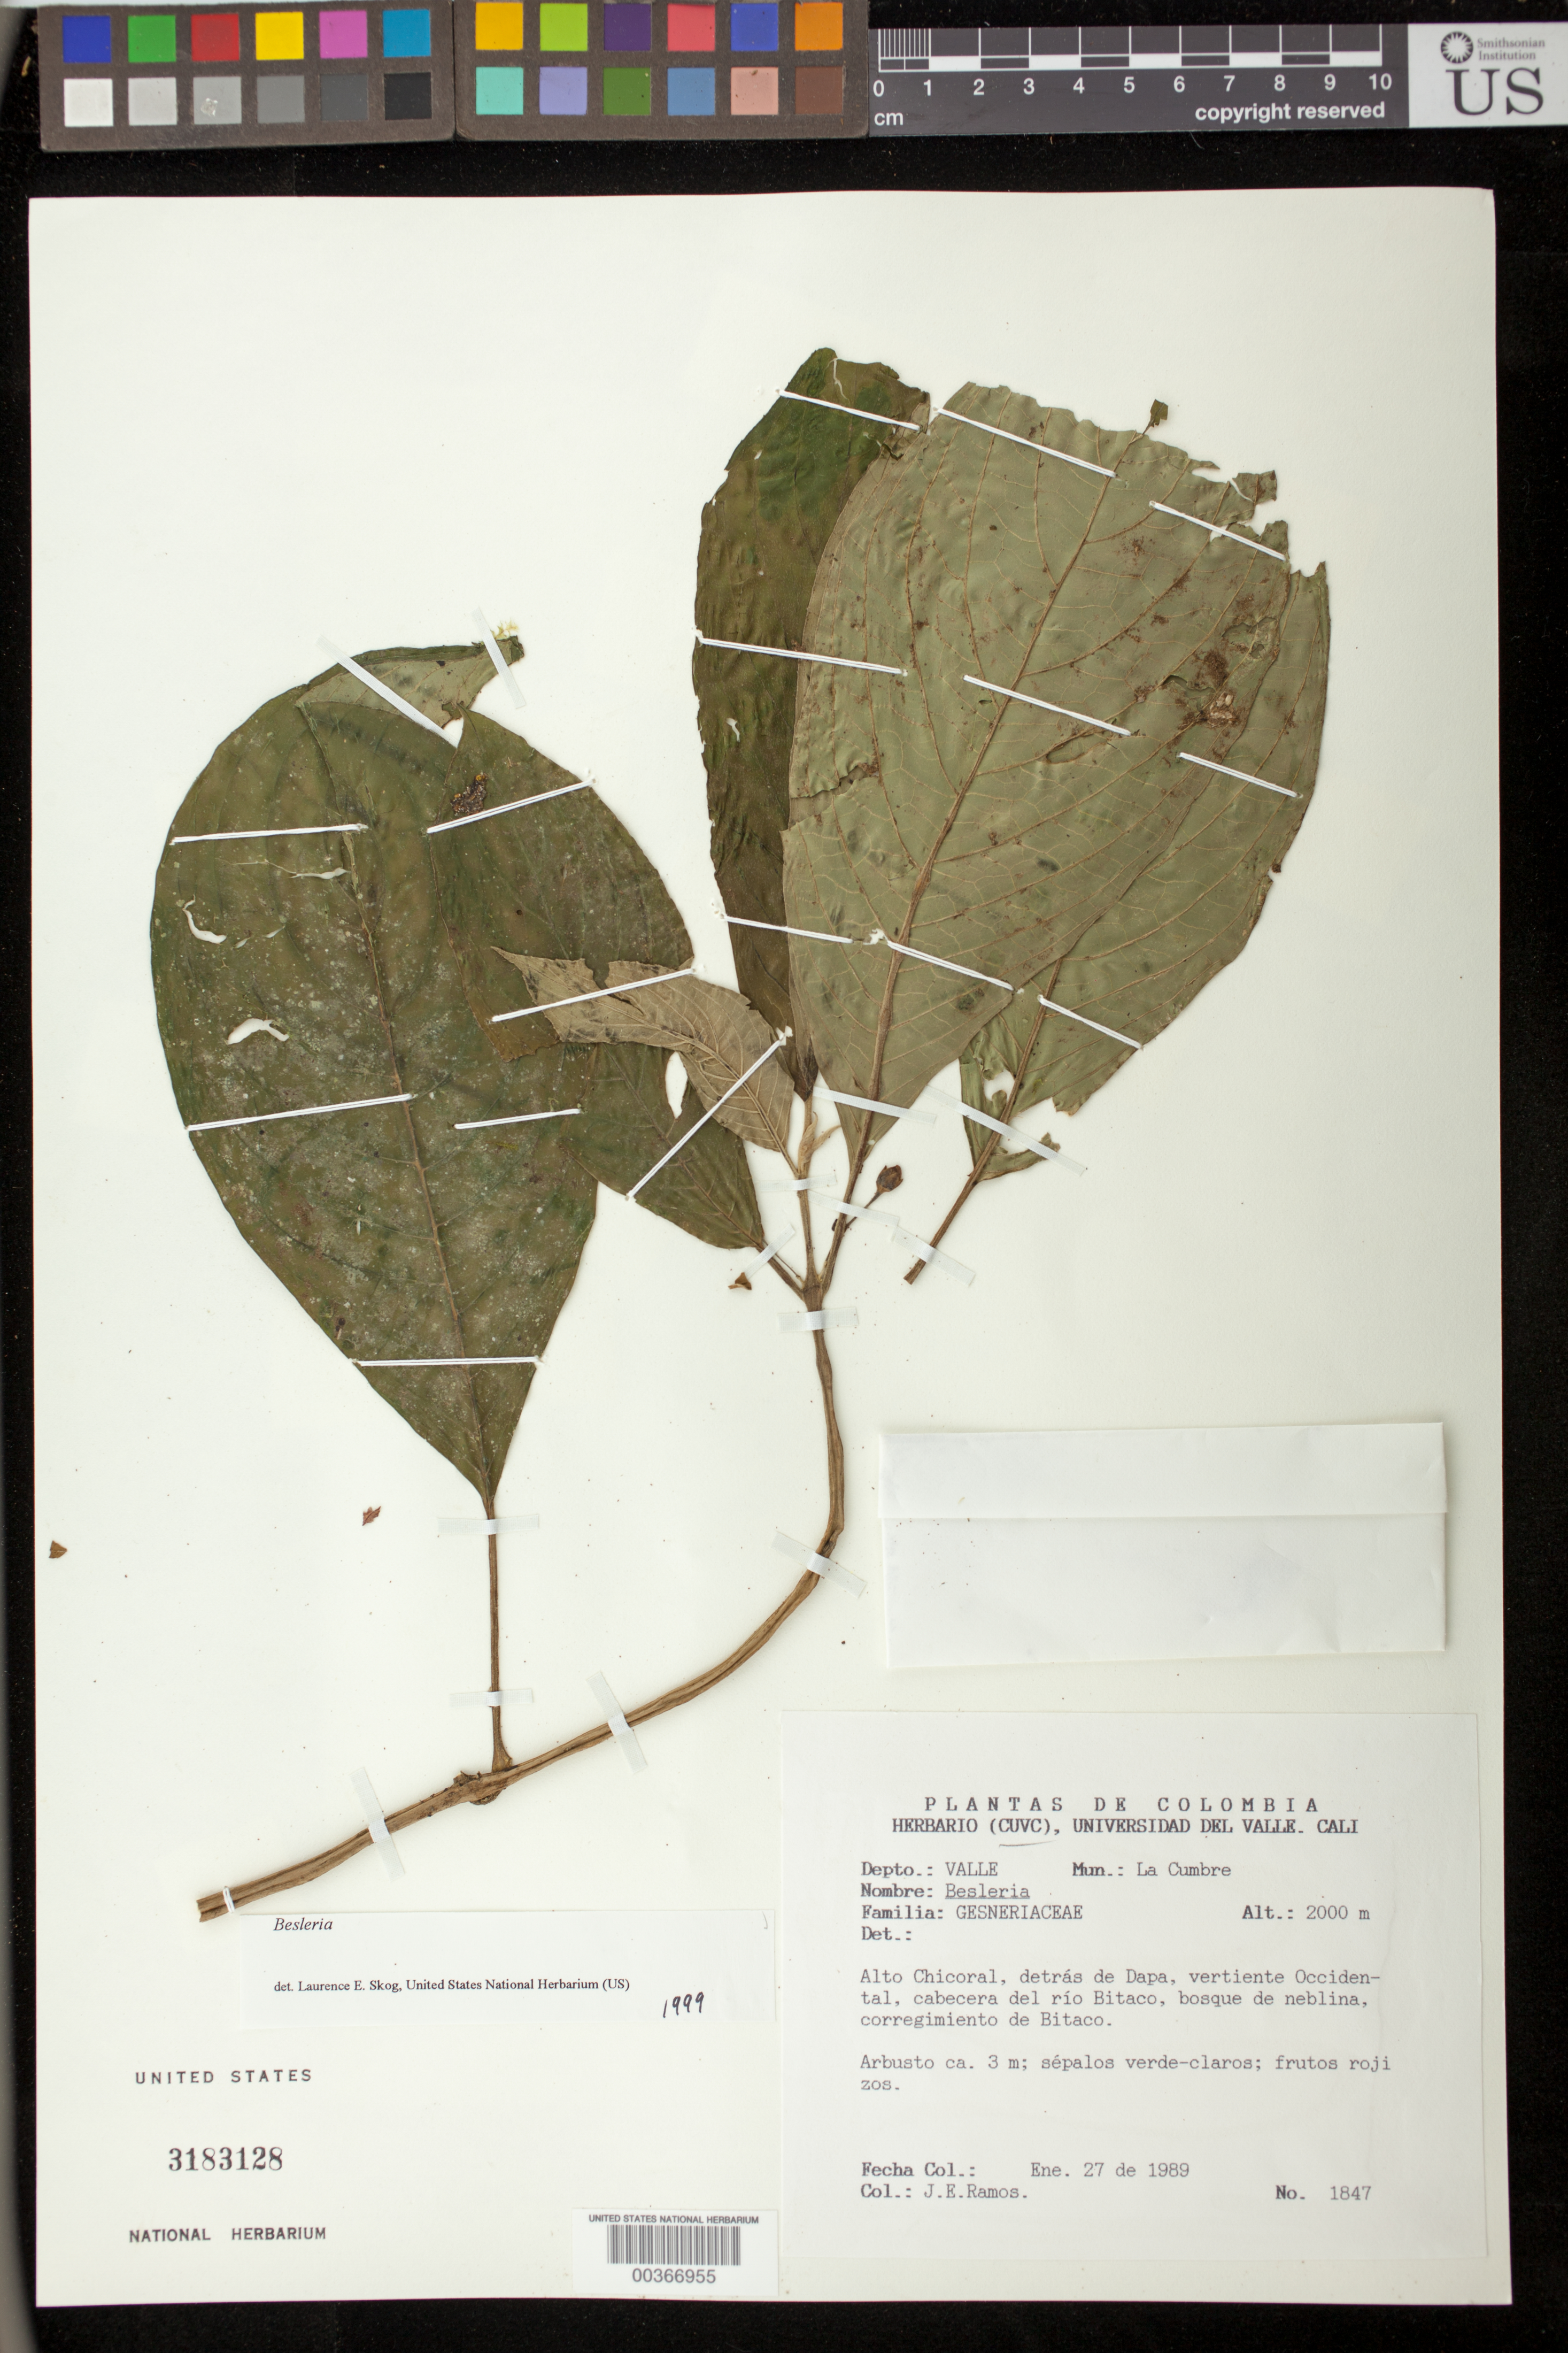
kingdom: Plantae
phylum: Tracheophyta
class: Magnoliopsida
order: Lamiales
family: Gesneriaceae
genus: Besleria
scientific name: Besleria sp.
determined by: Skog, Laurence E.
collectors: J. E. Ramos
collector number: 1847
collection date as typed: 27 Jan 1989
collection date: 1989-01-27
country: Colombia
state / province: Valle del Cauca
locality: Mpio. La Cumbre, Alto Chicoral, detrás de Dapa, vertiente Occidental, cabecera del río Bitaco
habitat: Bosque de neblina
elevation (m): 2000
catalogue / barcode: US 3183128